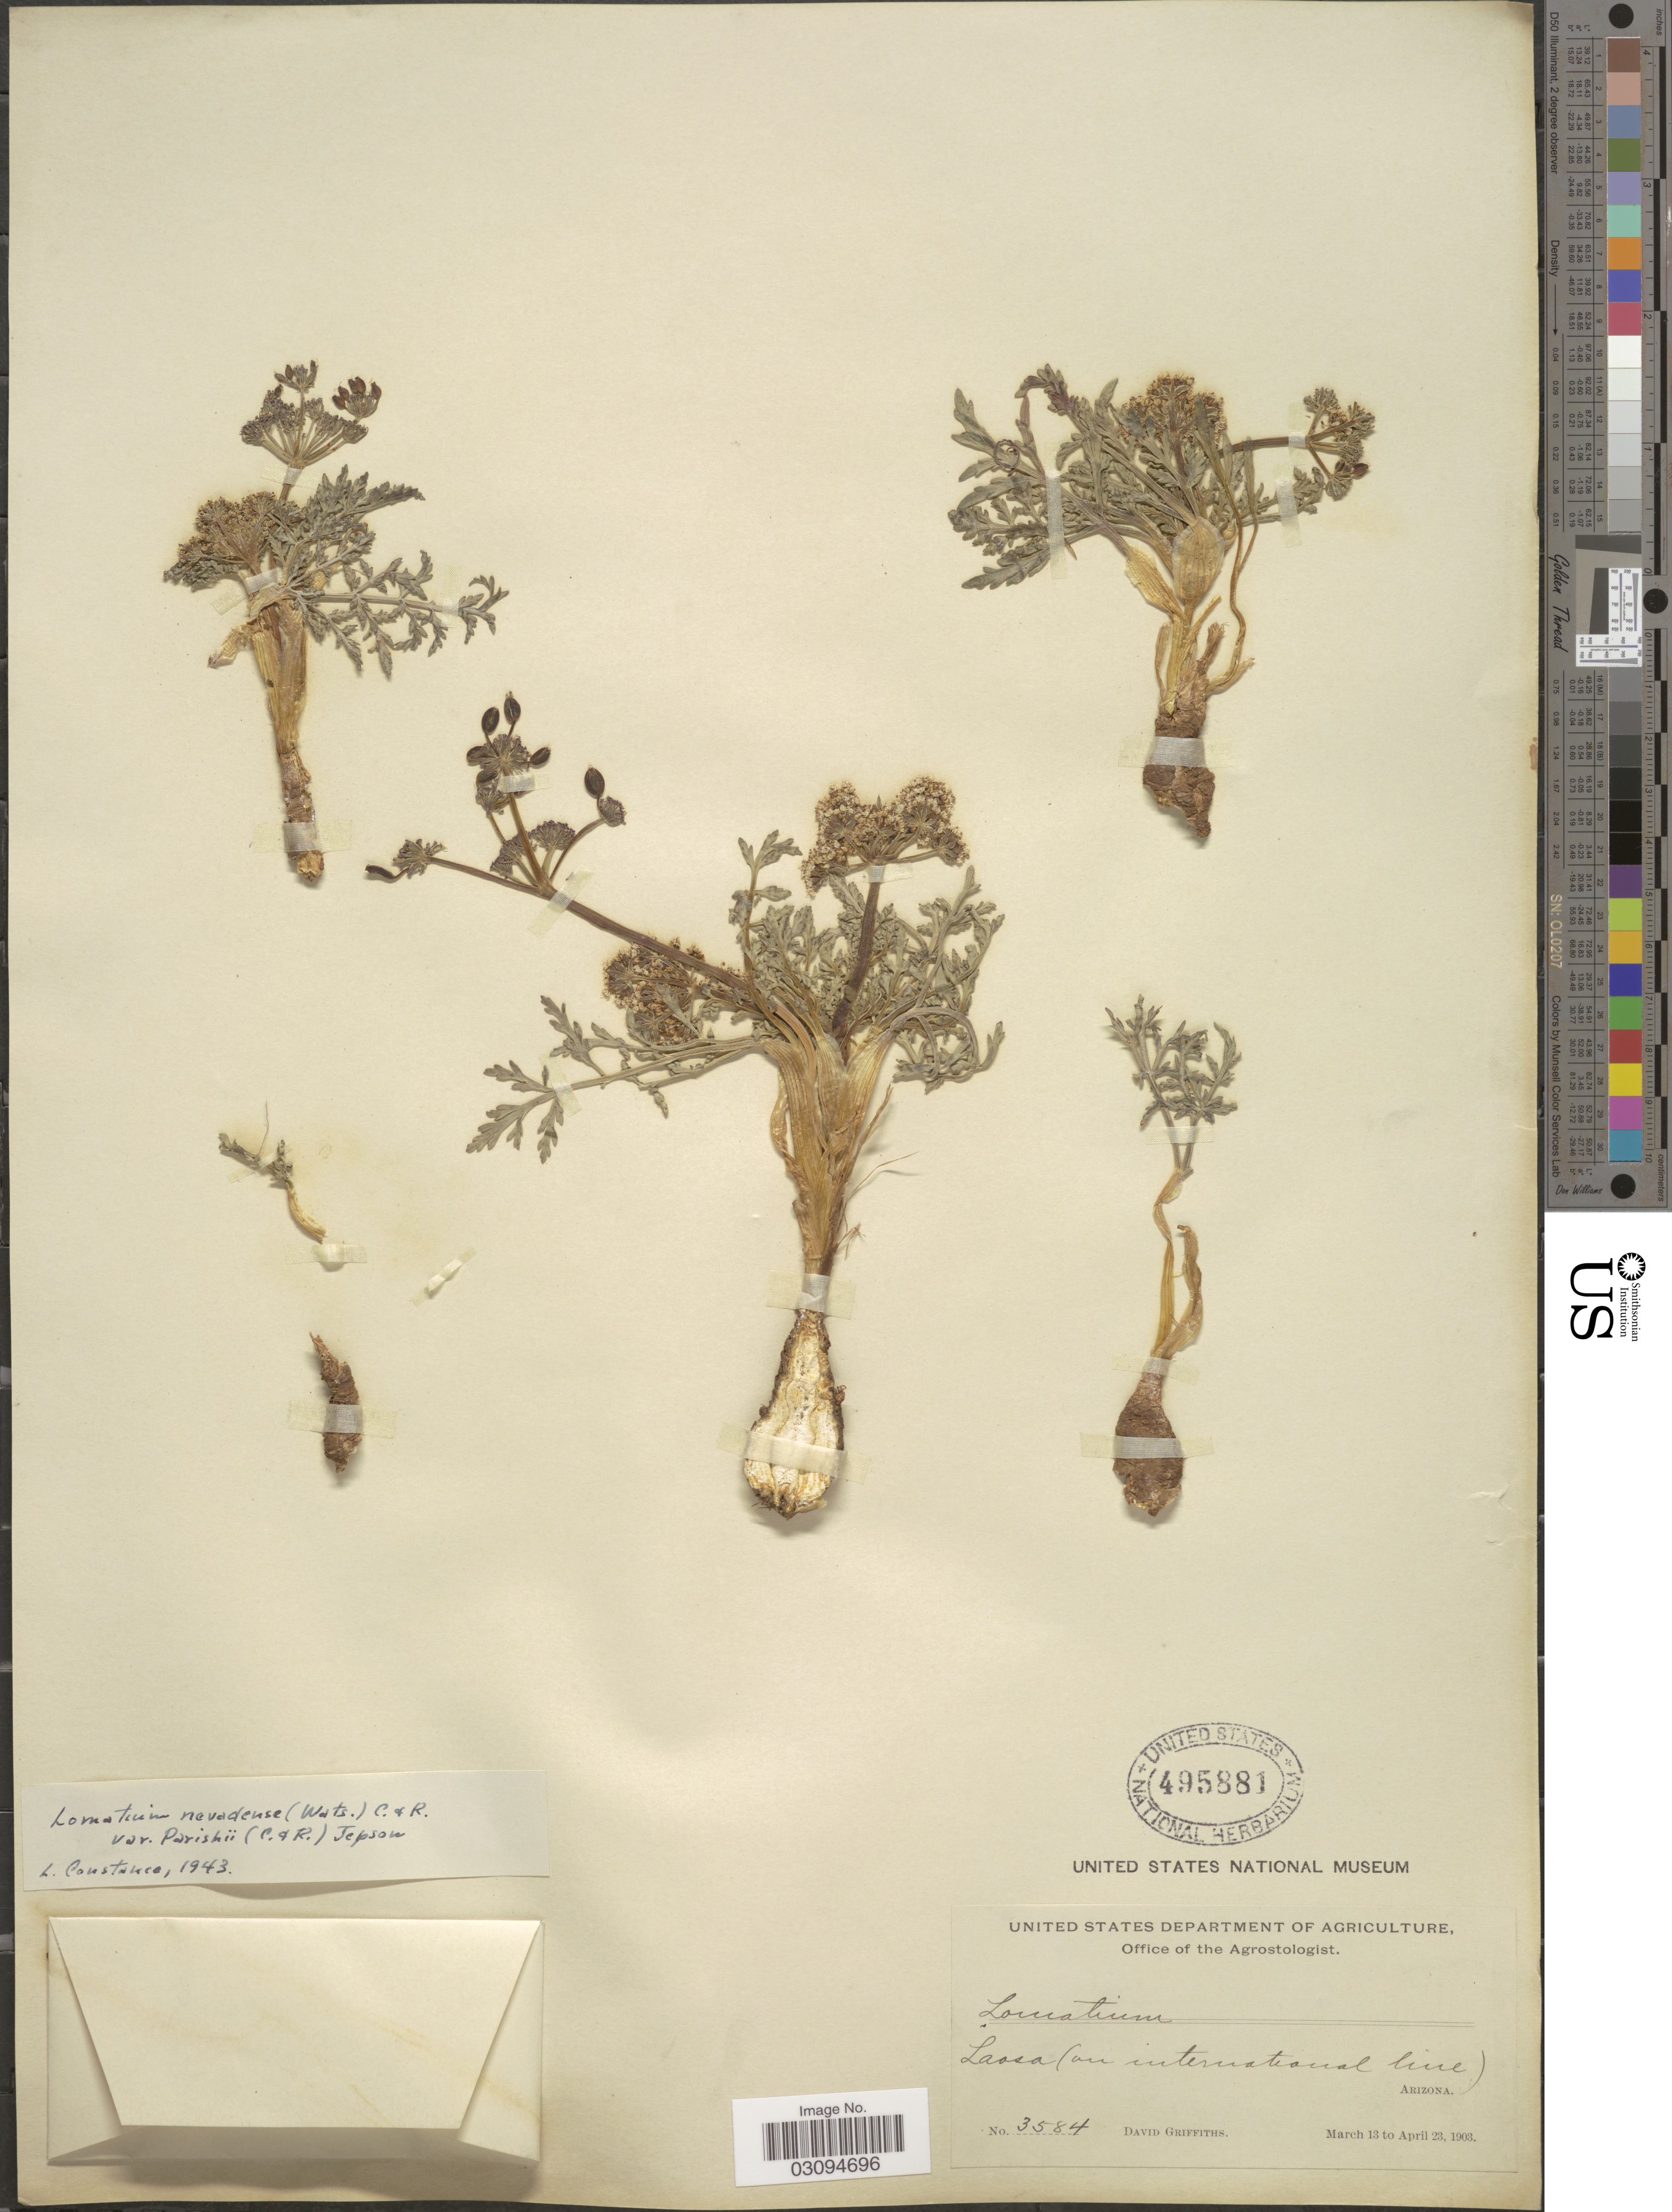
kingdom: Plantae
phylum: Tracheophyta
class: Magnoliopsida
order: Apiales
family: Apiaceae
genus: Lomatium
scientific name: Lomatium nevadense var. parishii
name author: (J.M. Coult. & Rose) Jeps.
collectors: D. Griffiths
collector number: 3584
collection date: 1903-03-13/1903-04-23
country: United States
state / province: Arizona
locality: Laosa (on intermateonal line).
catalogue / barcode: US 495881